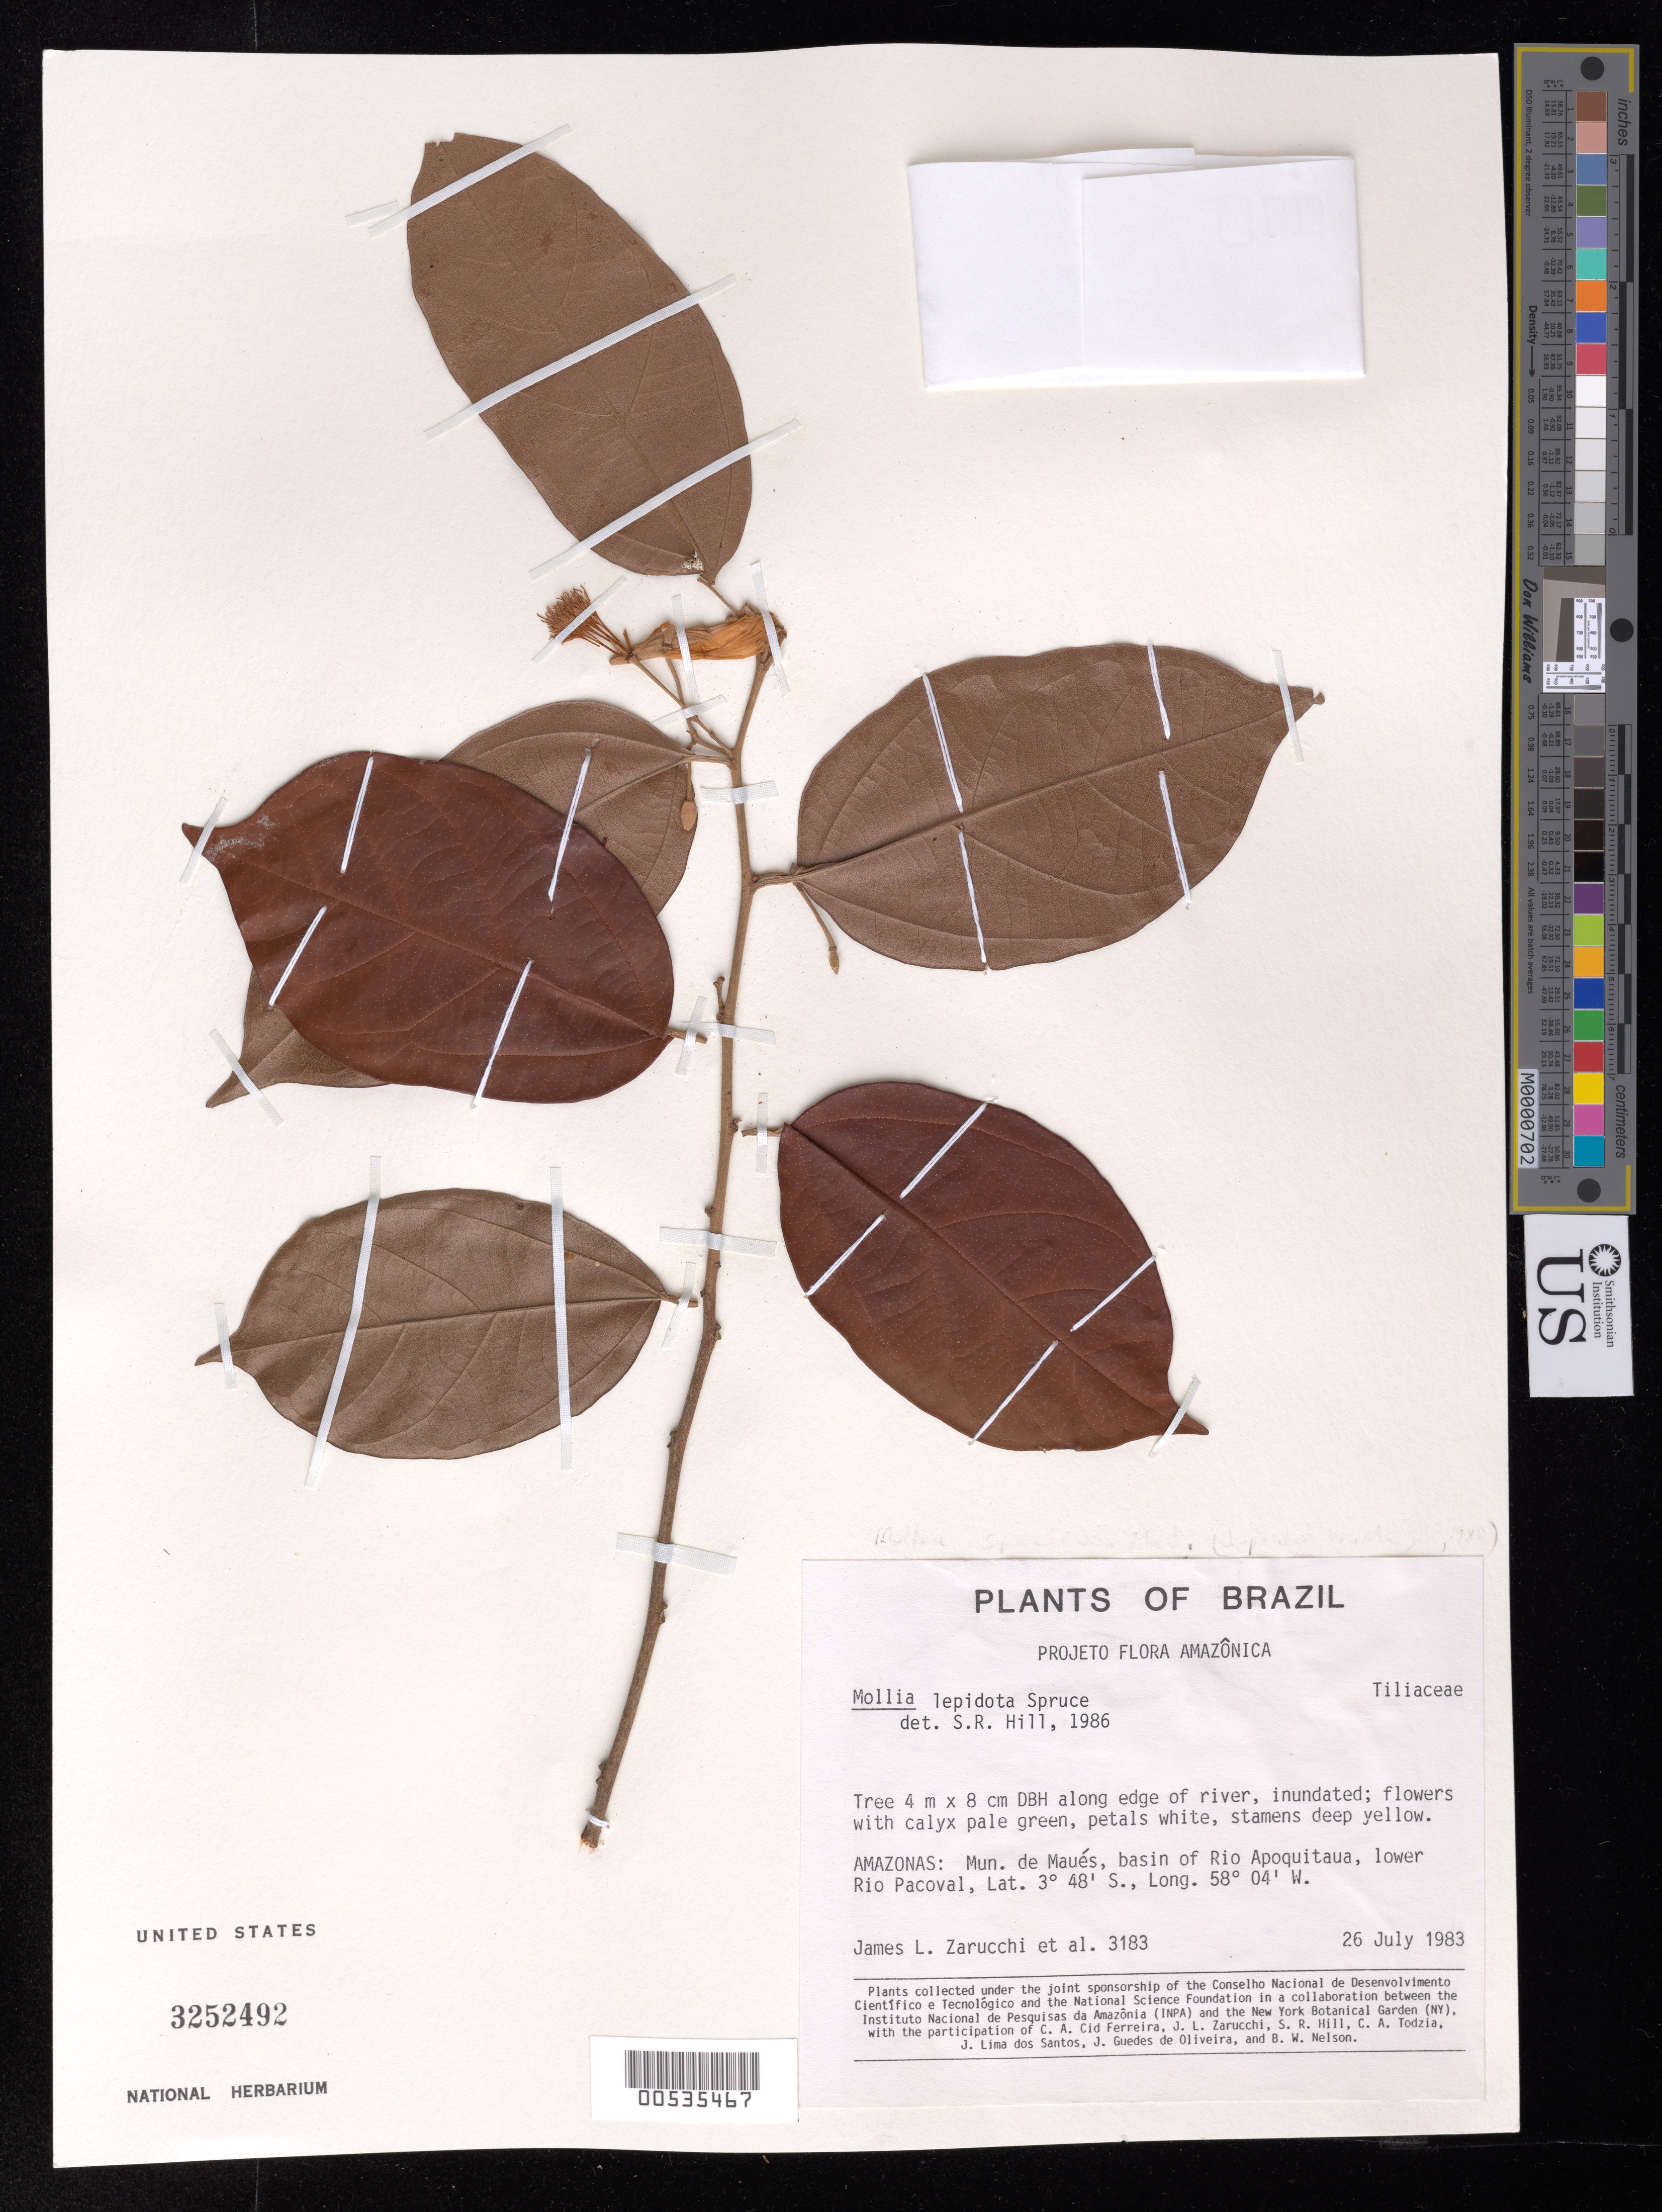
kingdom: Plantae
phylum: Tracheophyta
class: Magnoliopsida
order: Malvales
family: Malvaceae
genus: Mollia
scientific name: Mollia sphaerocarpa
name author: Gleason ex Record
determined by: Dorr, Laurence J., Curator (BOT), Smithsonian Institution - National Museum of Natural History (UNITED STATES)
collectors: J. L. Zarucchi, C. A. Cid Ferreira, S. R. Hill, C. A. Todzia & H. C. Lima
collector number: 3183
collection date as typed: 26 Jul 1983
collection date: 1983-07-26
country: Brazil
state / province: Amazonas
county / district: Maués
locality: Basin of Rio Apoquitaua, lower Rio Pacoval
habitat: Edge of river, inundated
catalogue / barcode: US 3252492